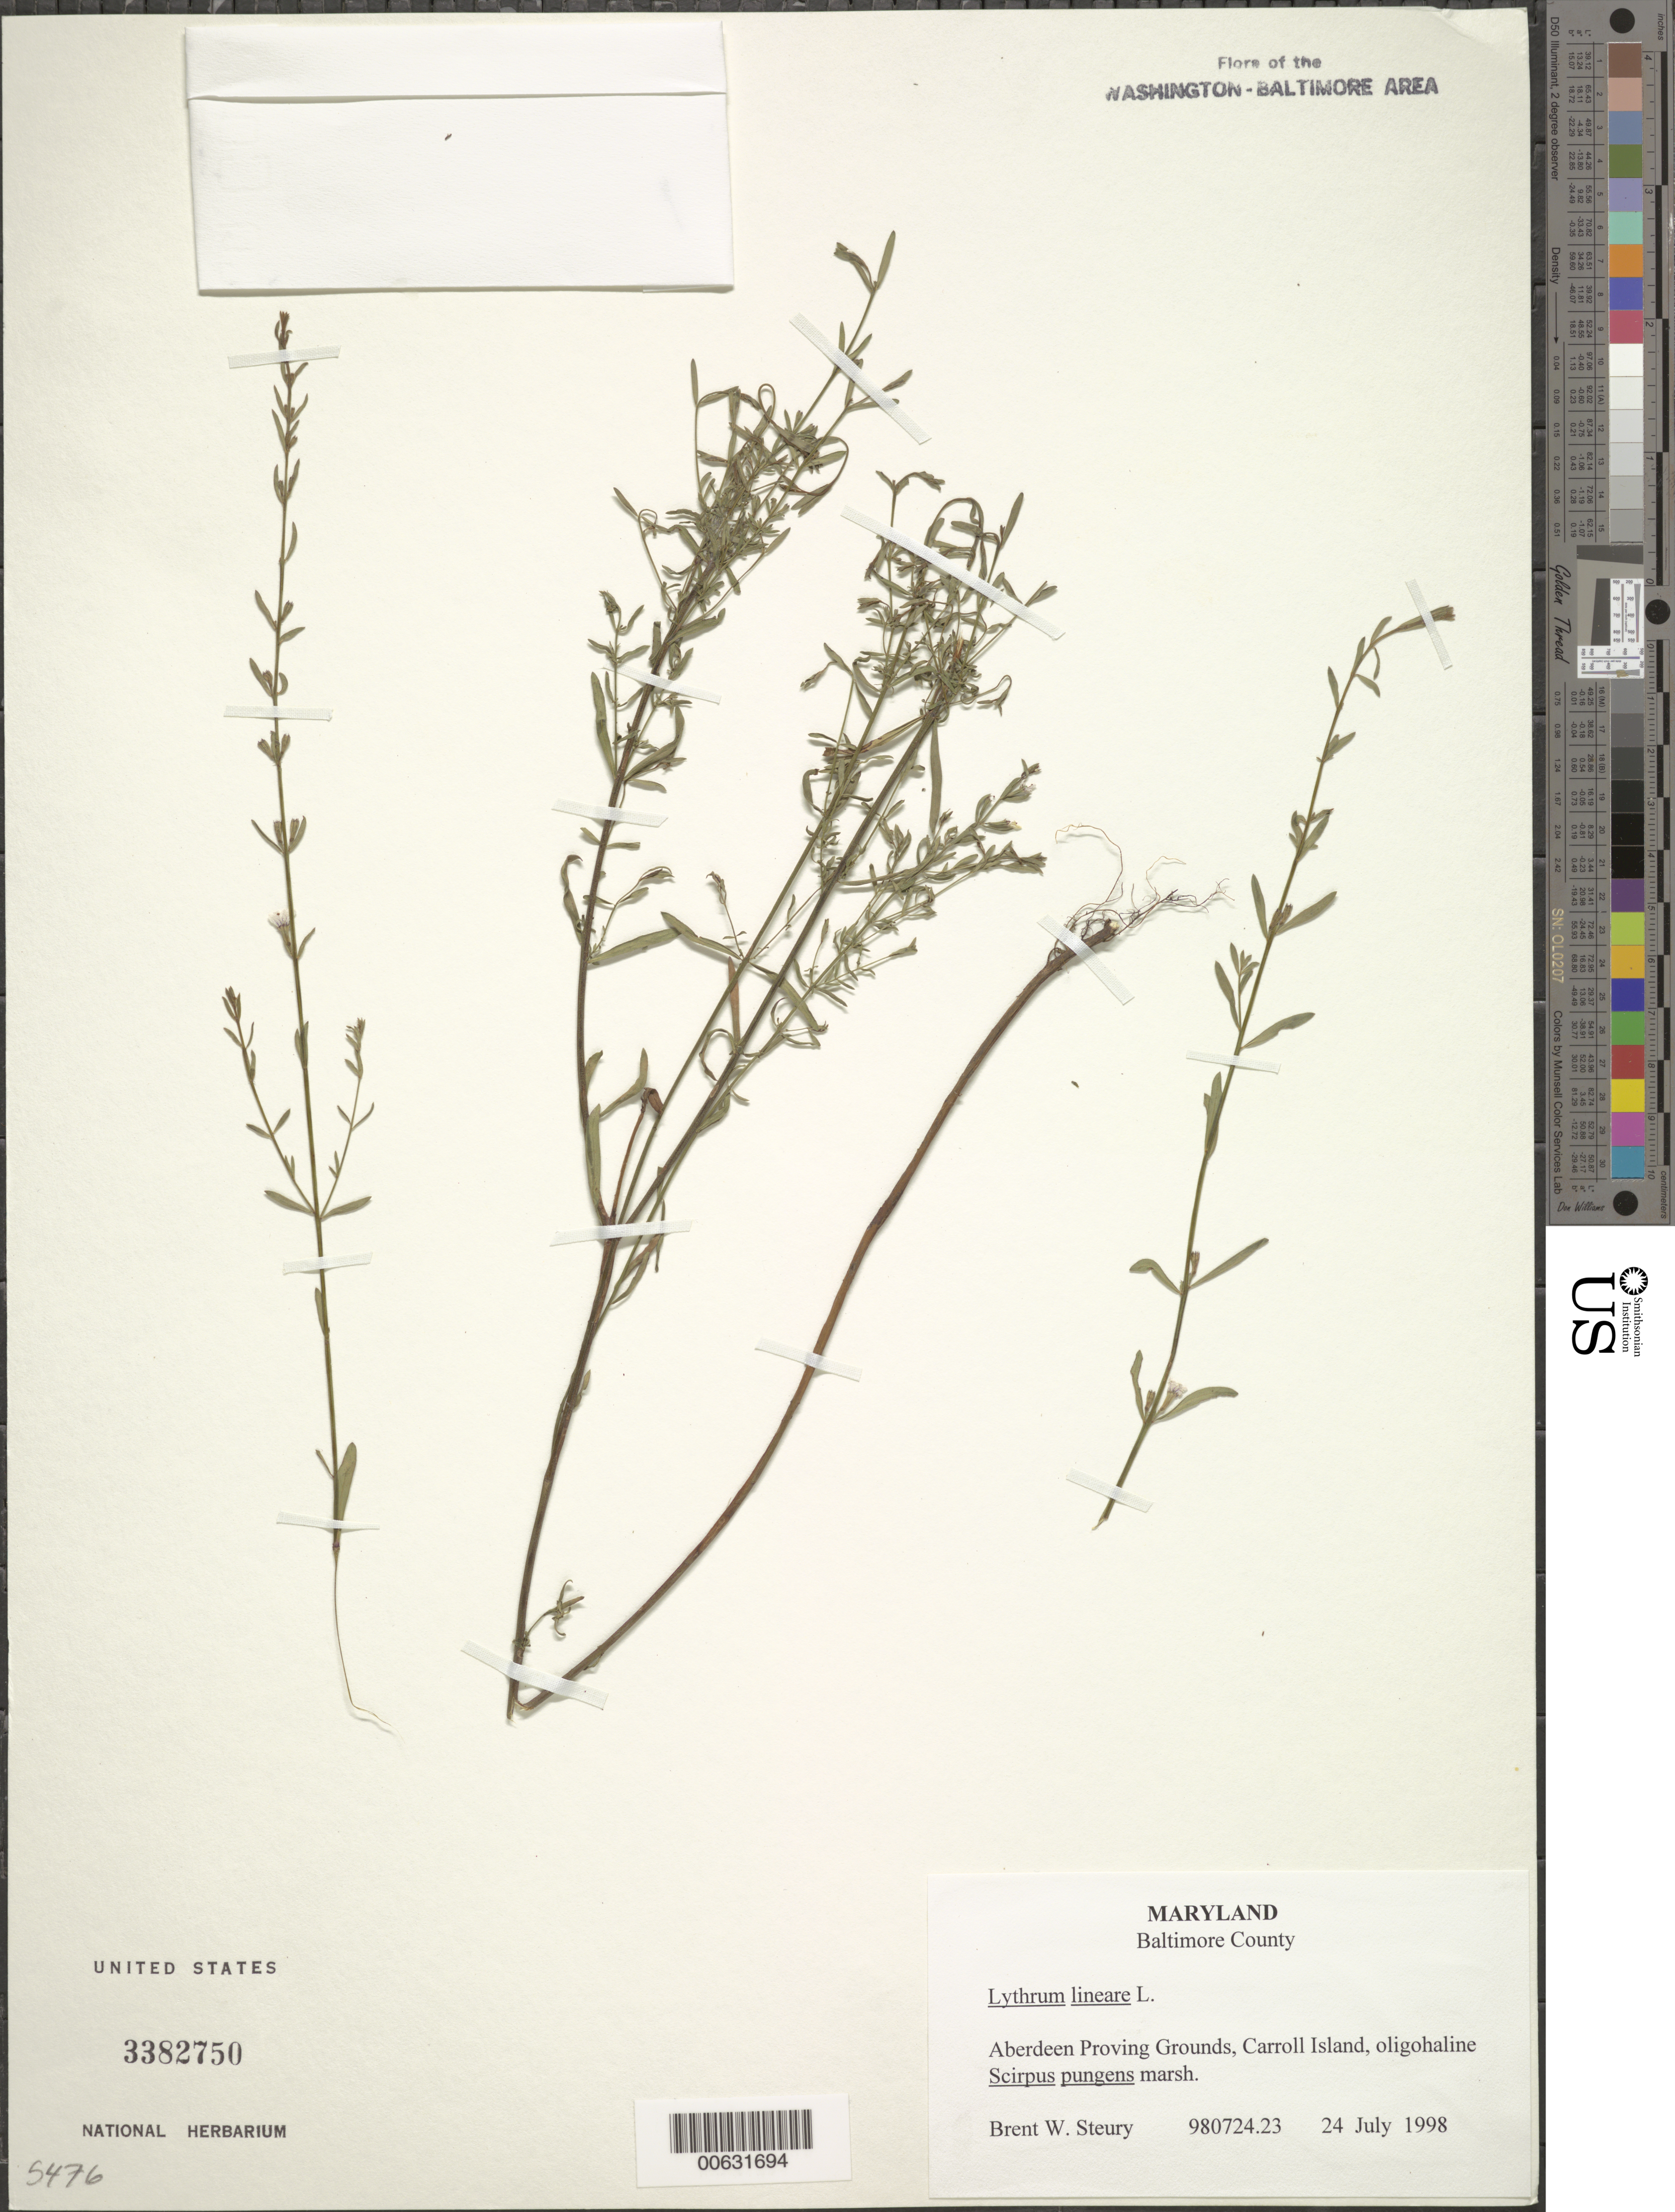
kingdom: Plantae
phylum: Tracheophyta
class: Magnoliopsida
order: Myrtales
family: Lythraceae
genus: Lythrum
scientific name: Lythrum lineare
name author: L.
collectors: B. Steury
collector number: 980724.23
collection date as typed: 24 Jul 1998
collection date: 1998-07-24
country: United States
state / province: Maryland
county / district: Baltimore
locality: Aberdeen Proving Grounds, Carroll Island.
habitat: Oligohaline Scirpus pungens marsh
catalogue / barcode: US 3382750